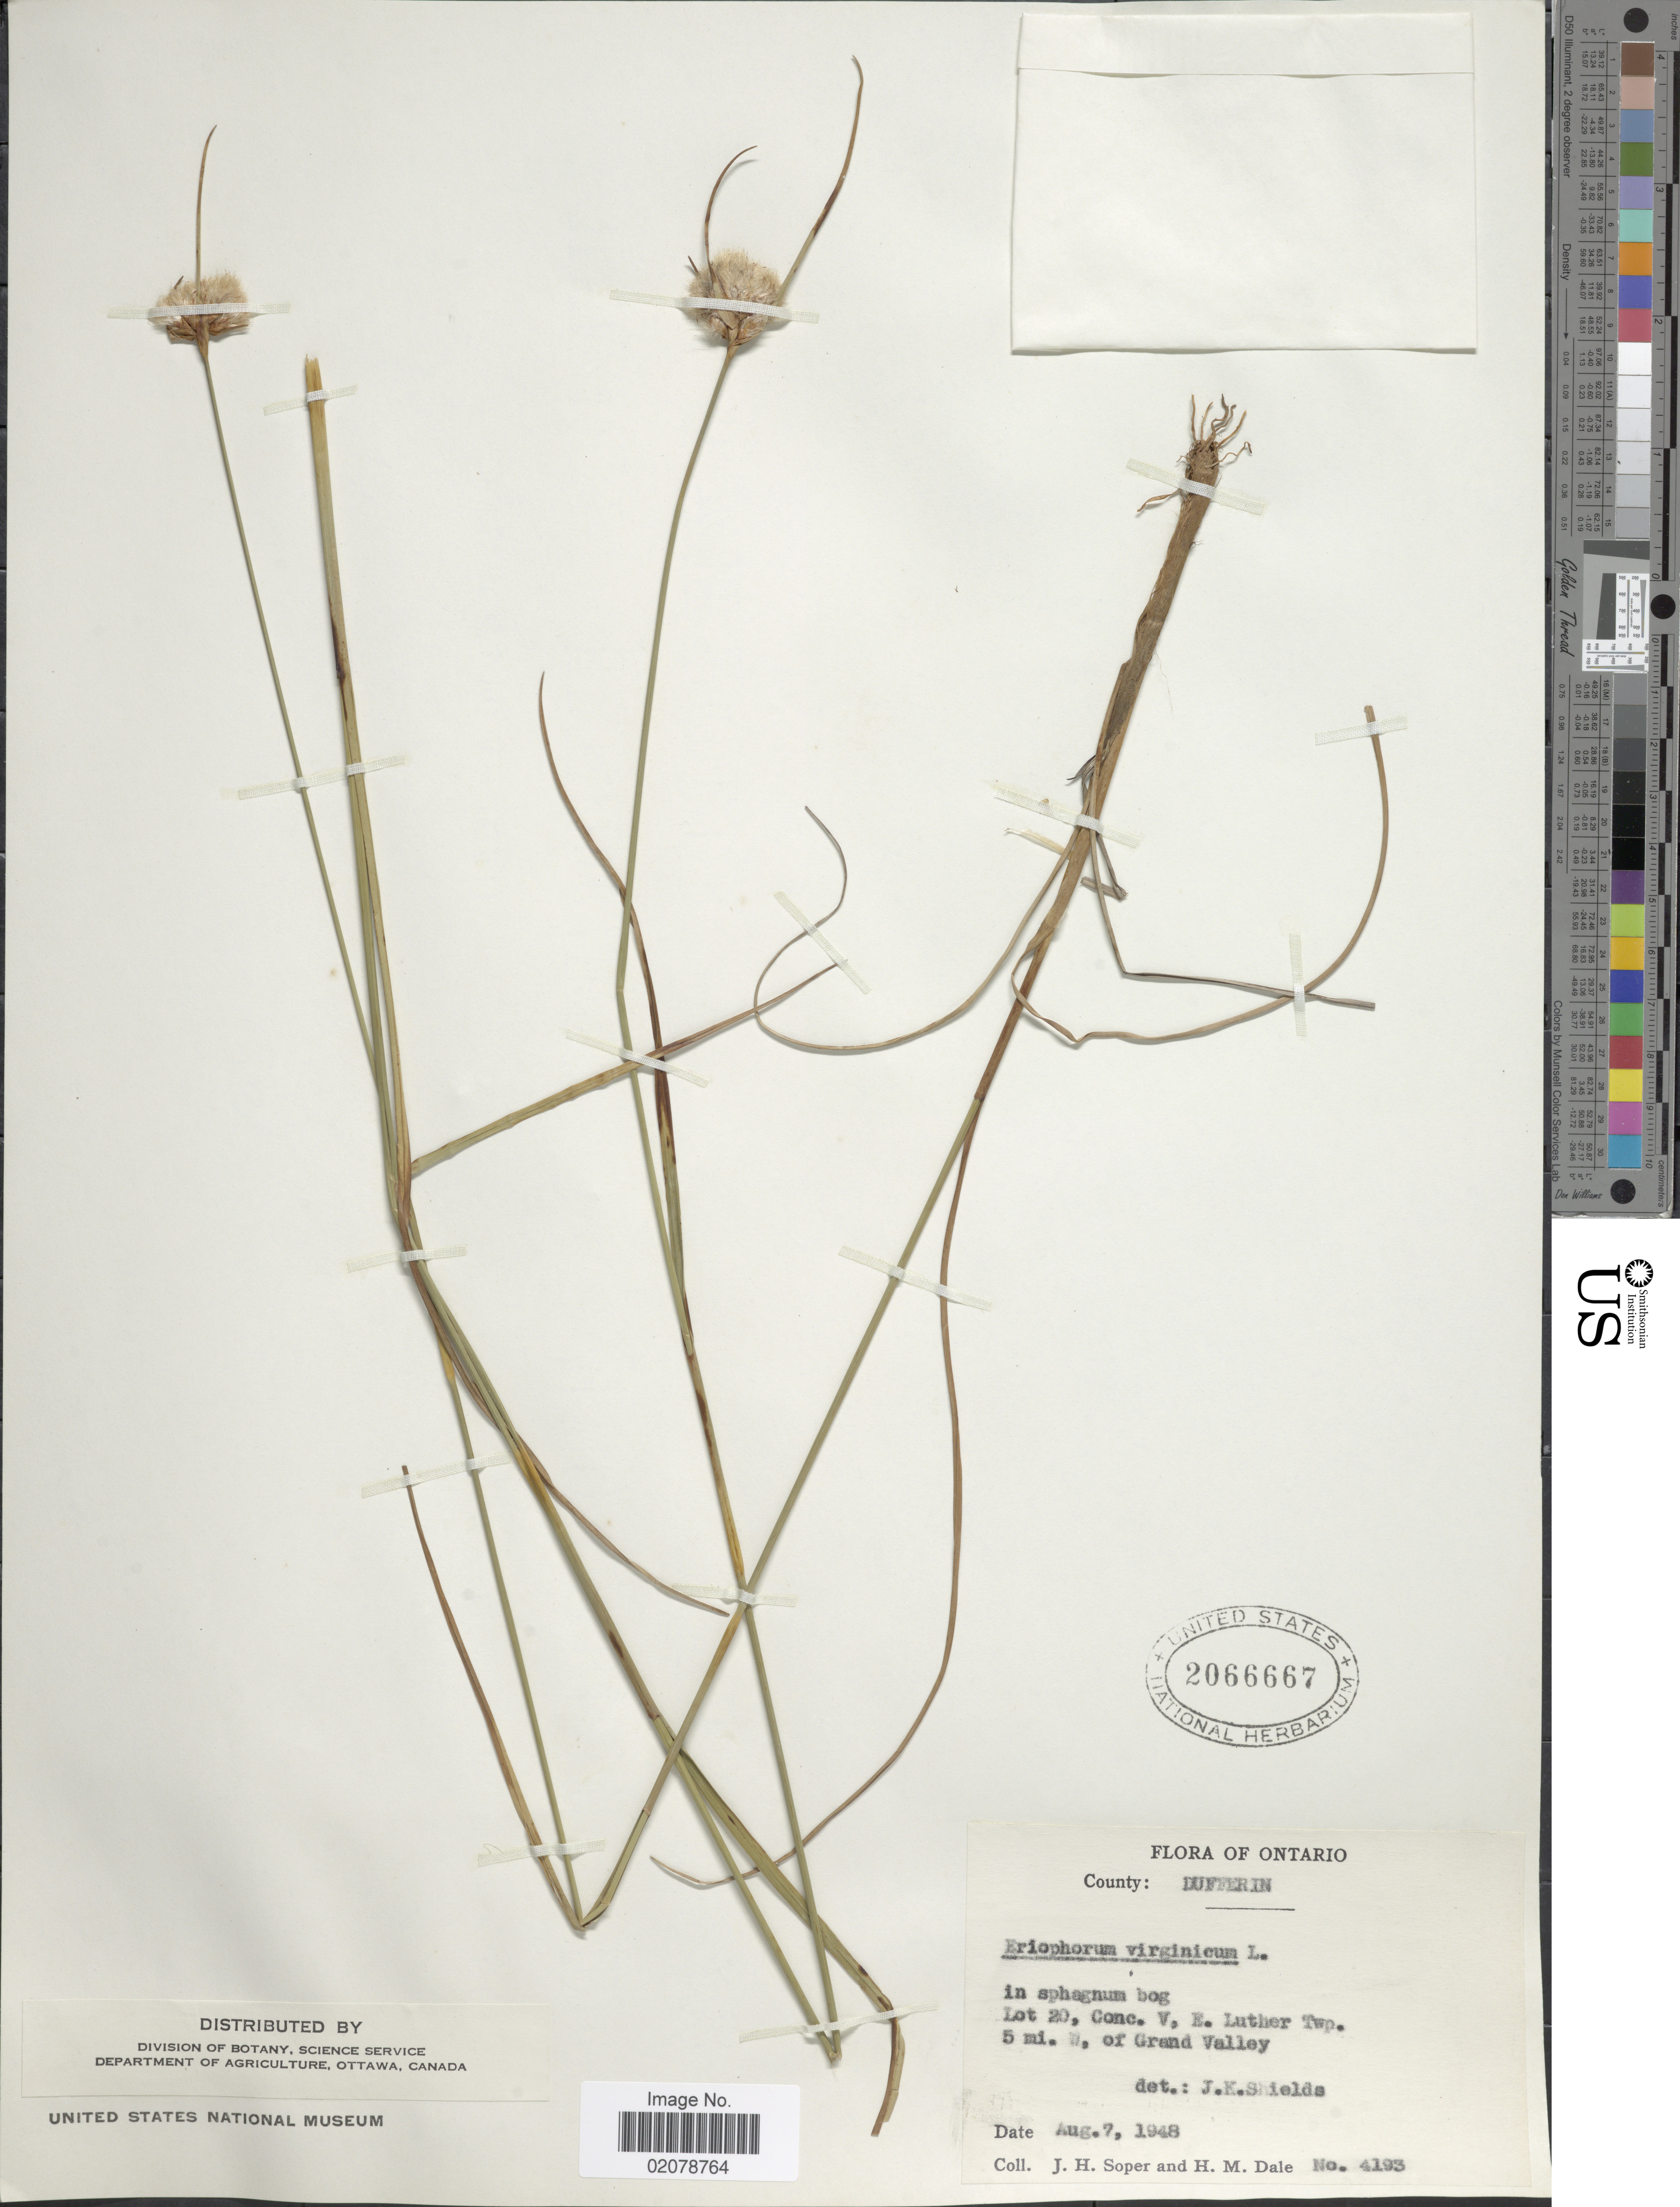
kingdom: Plantae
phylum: Tracheophyta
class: Liliopsida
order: Poales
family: Cyperaceae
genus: Eriophorum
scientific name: Eriophorum virginicum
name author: L.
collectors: J. H. Soper & H. M. Dale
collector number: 4193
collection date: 1948-08-07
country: Canada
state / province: Ontario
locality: Lot 20, Conc. V, E. Luther Twp. 5 mi. W. of Grand Valley. County: Dufferin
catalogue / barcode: US 2066667